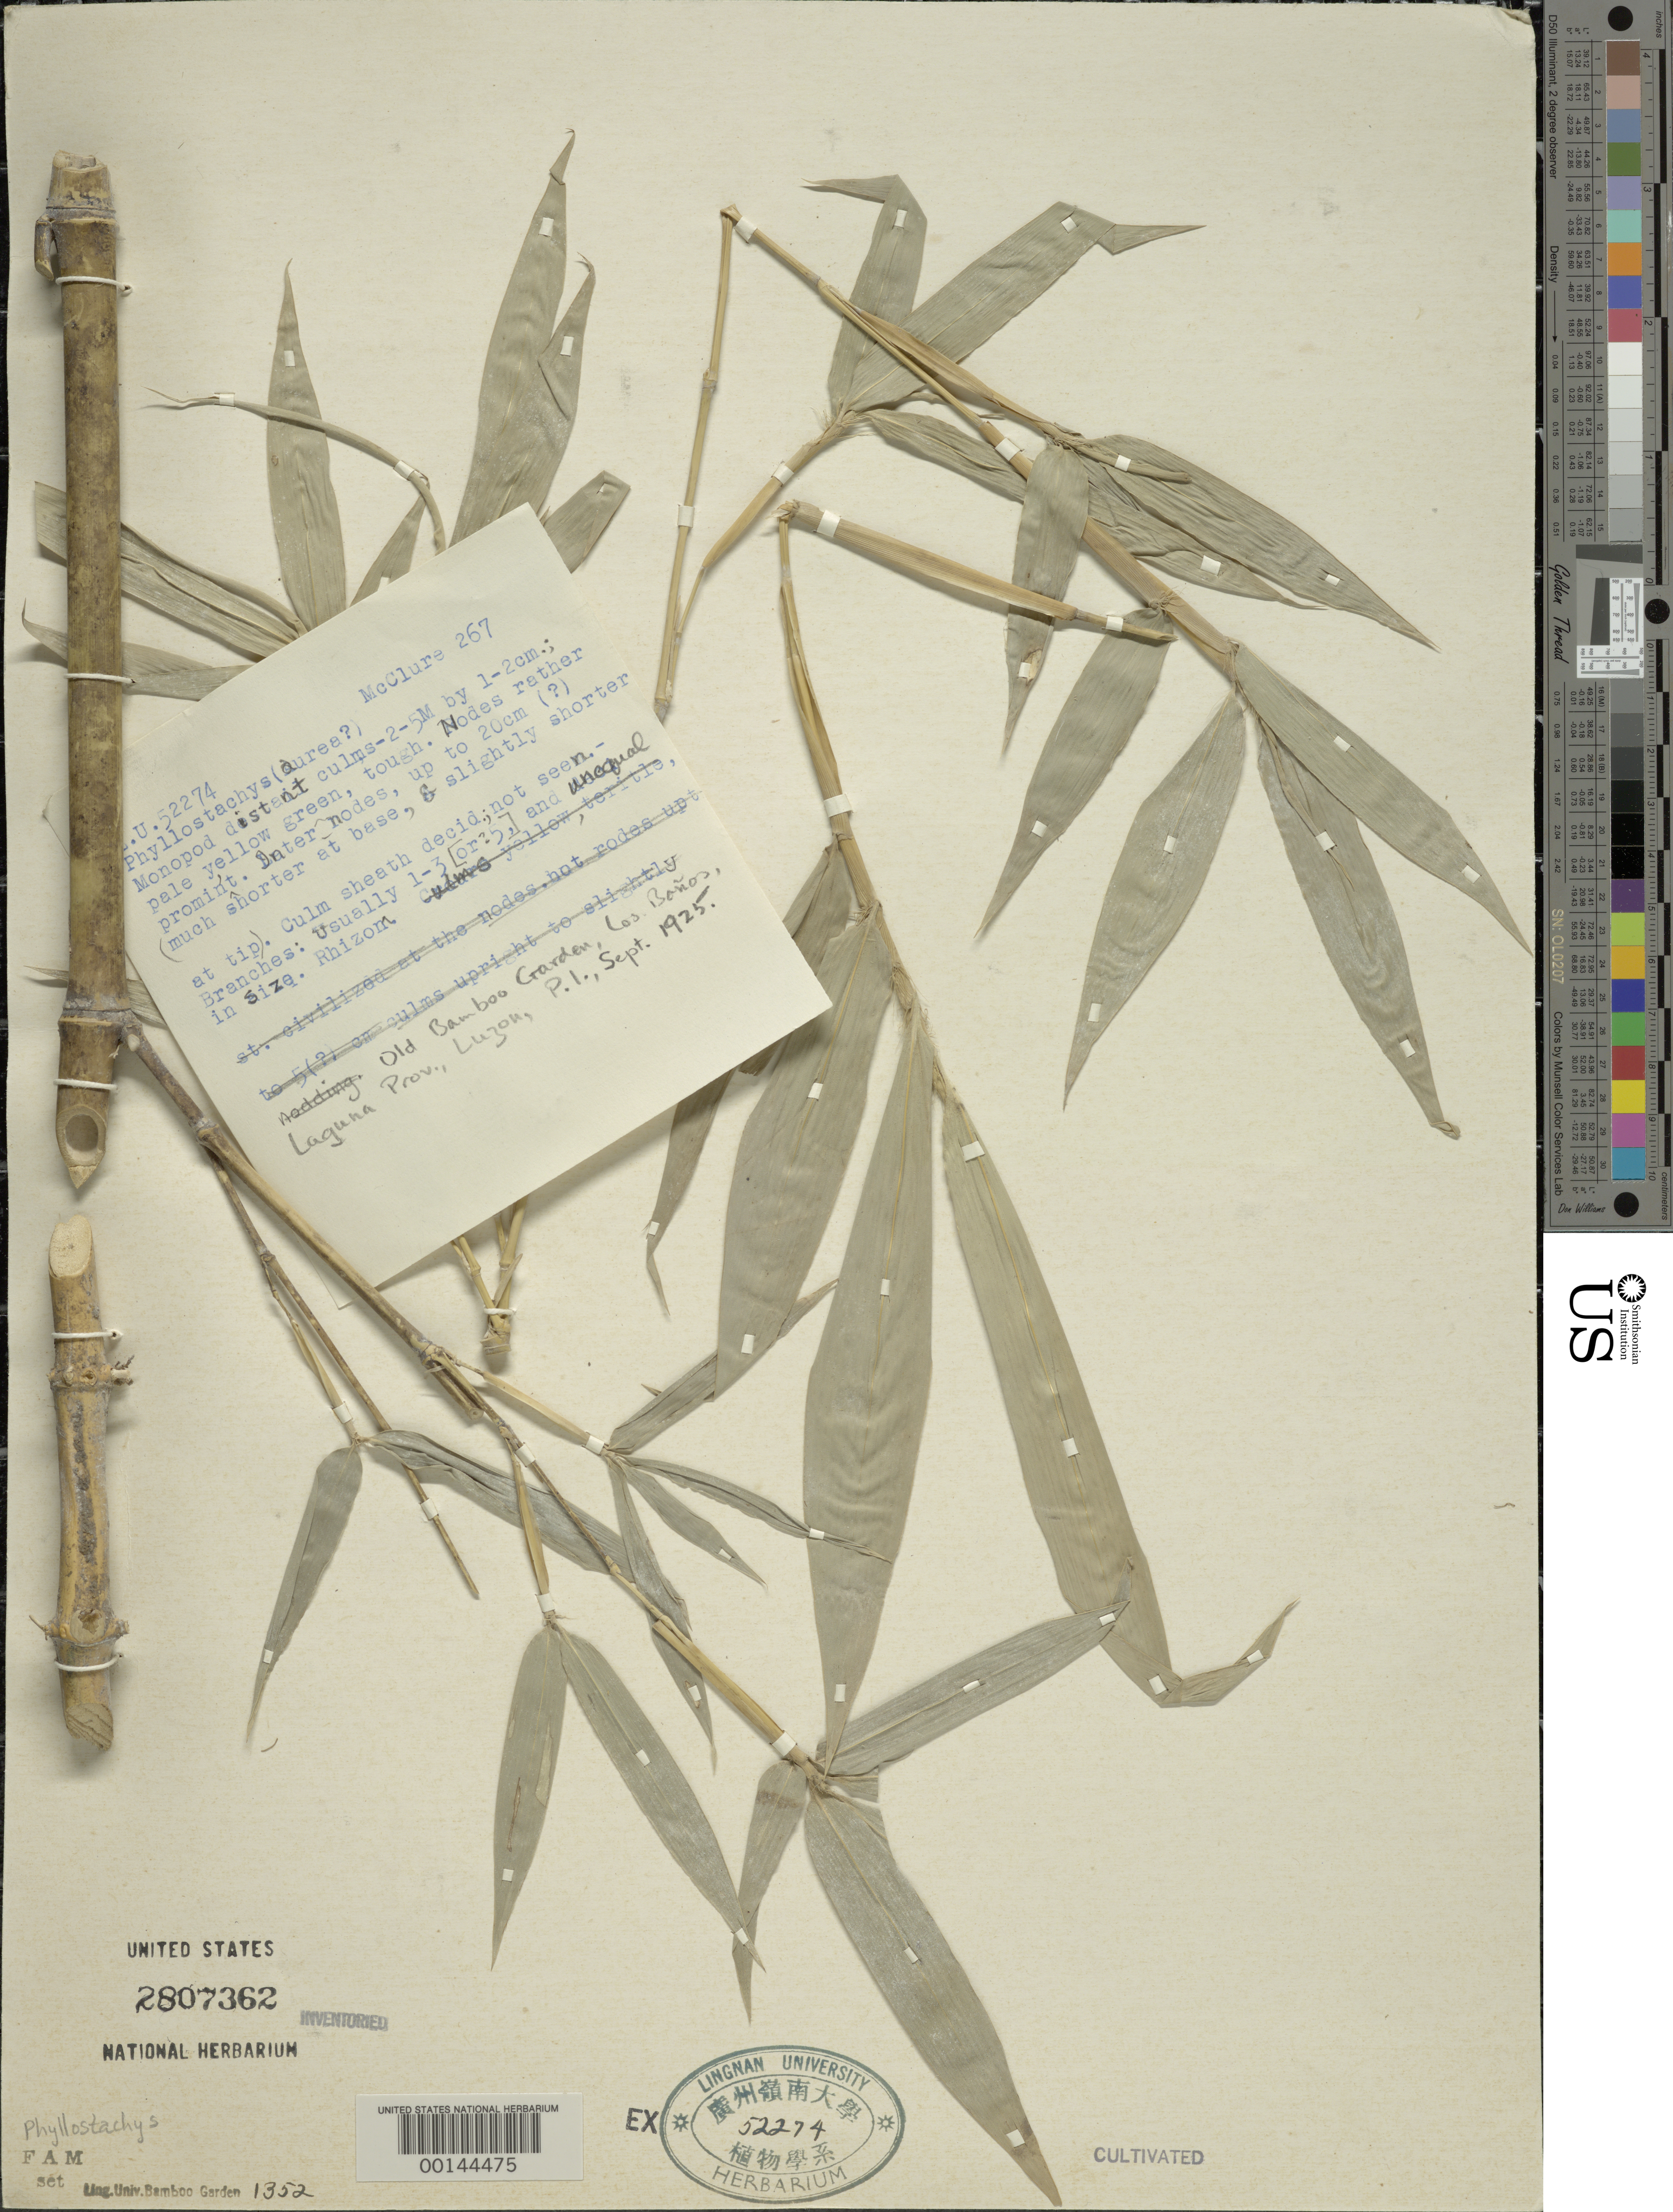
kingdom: Plantae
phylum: Tracheophyta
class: Liliopsida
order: Poales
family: Poaceae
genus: Phyllostachys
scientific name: Phyllostachys sp.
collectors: F. A. McClure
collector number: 267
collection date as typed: Sep 1925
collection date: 1925-09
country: Philippines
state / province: Calabarzon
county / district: Laguna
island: Luzon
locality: Los baños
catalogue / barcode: US 2807362